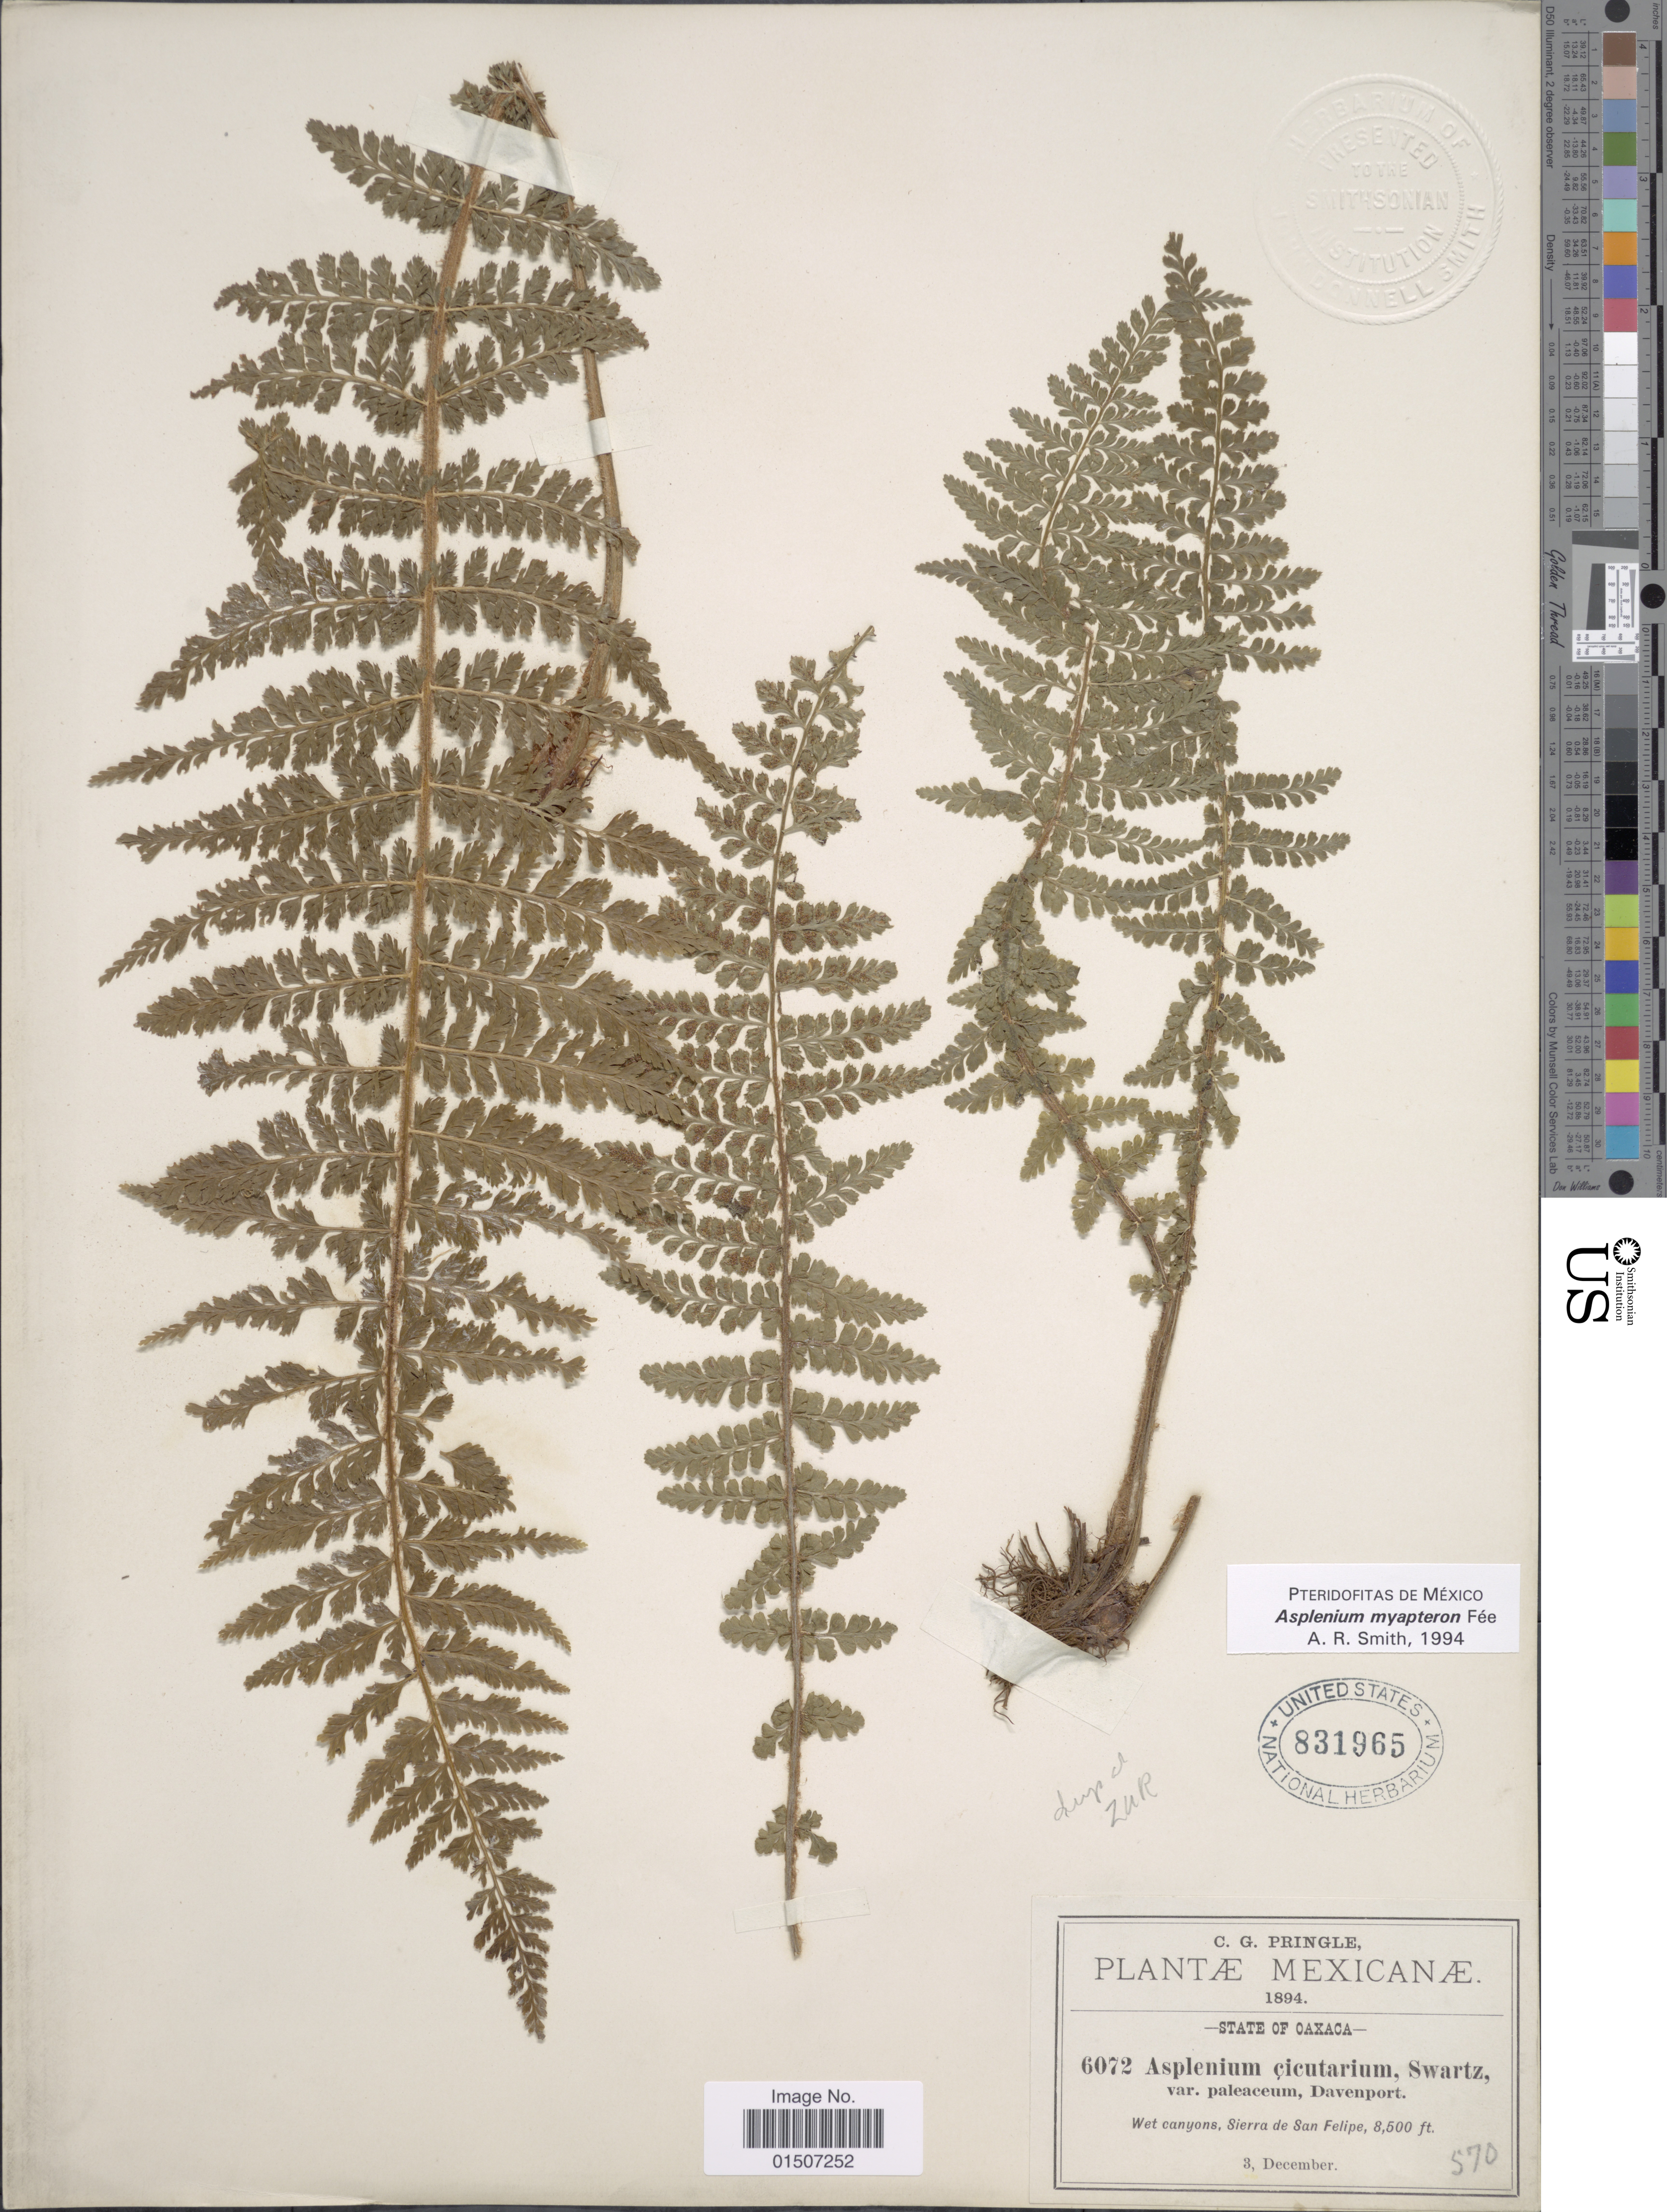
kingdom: Plantae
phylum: Tracheophyta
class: Polypodiopsida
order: Polypodiales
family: Aspleniaceae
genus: Asplenium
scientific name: Asplenium myapteron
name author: Fée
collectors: C. G. Pringle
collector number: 6072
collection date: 1894-12-03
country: Mexico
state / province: Oaxaca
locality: Wet canyons, Sierra de San Felipe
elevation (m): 2591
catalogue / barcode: US 831965